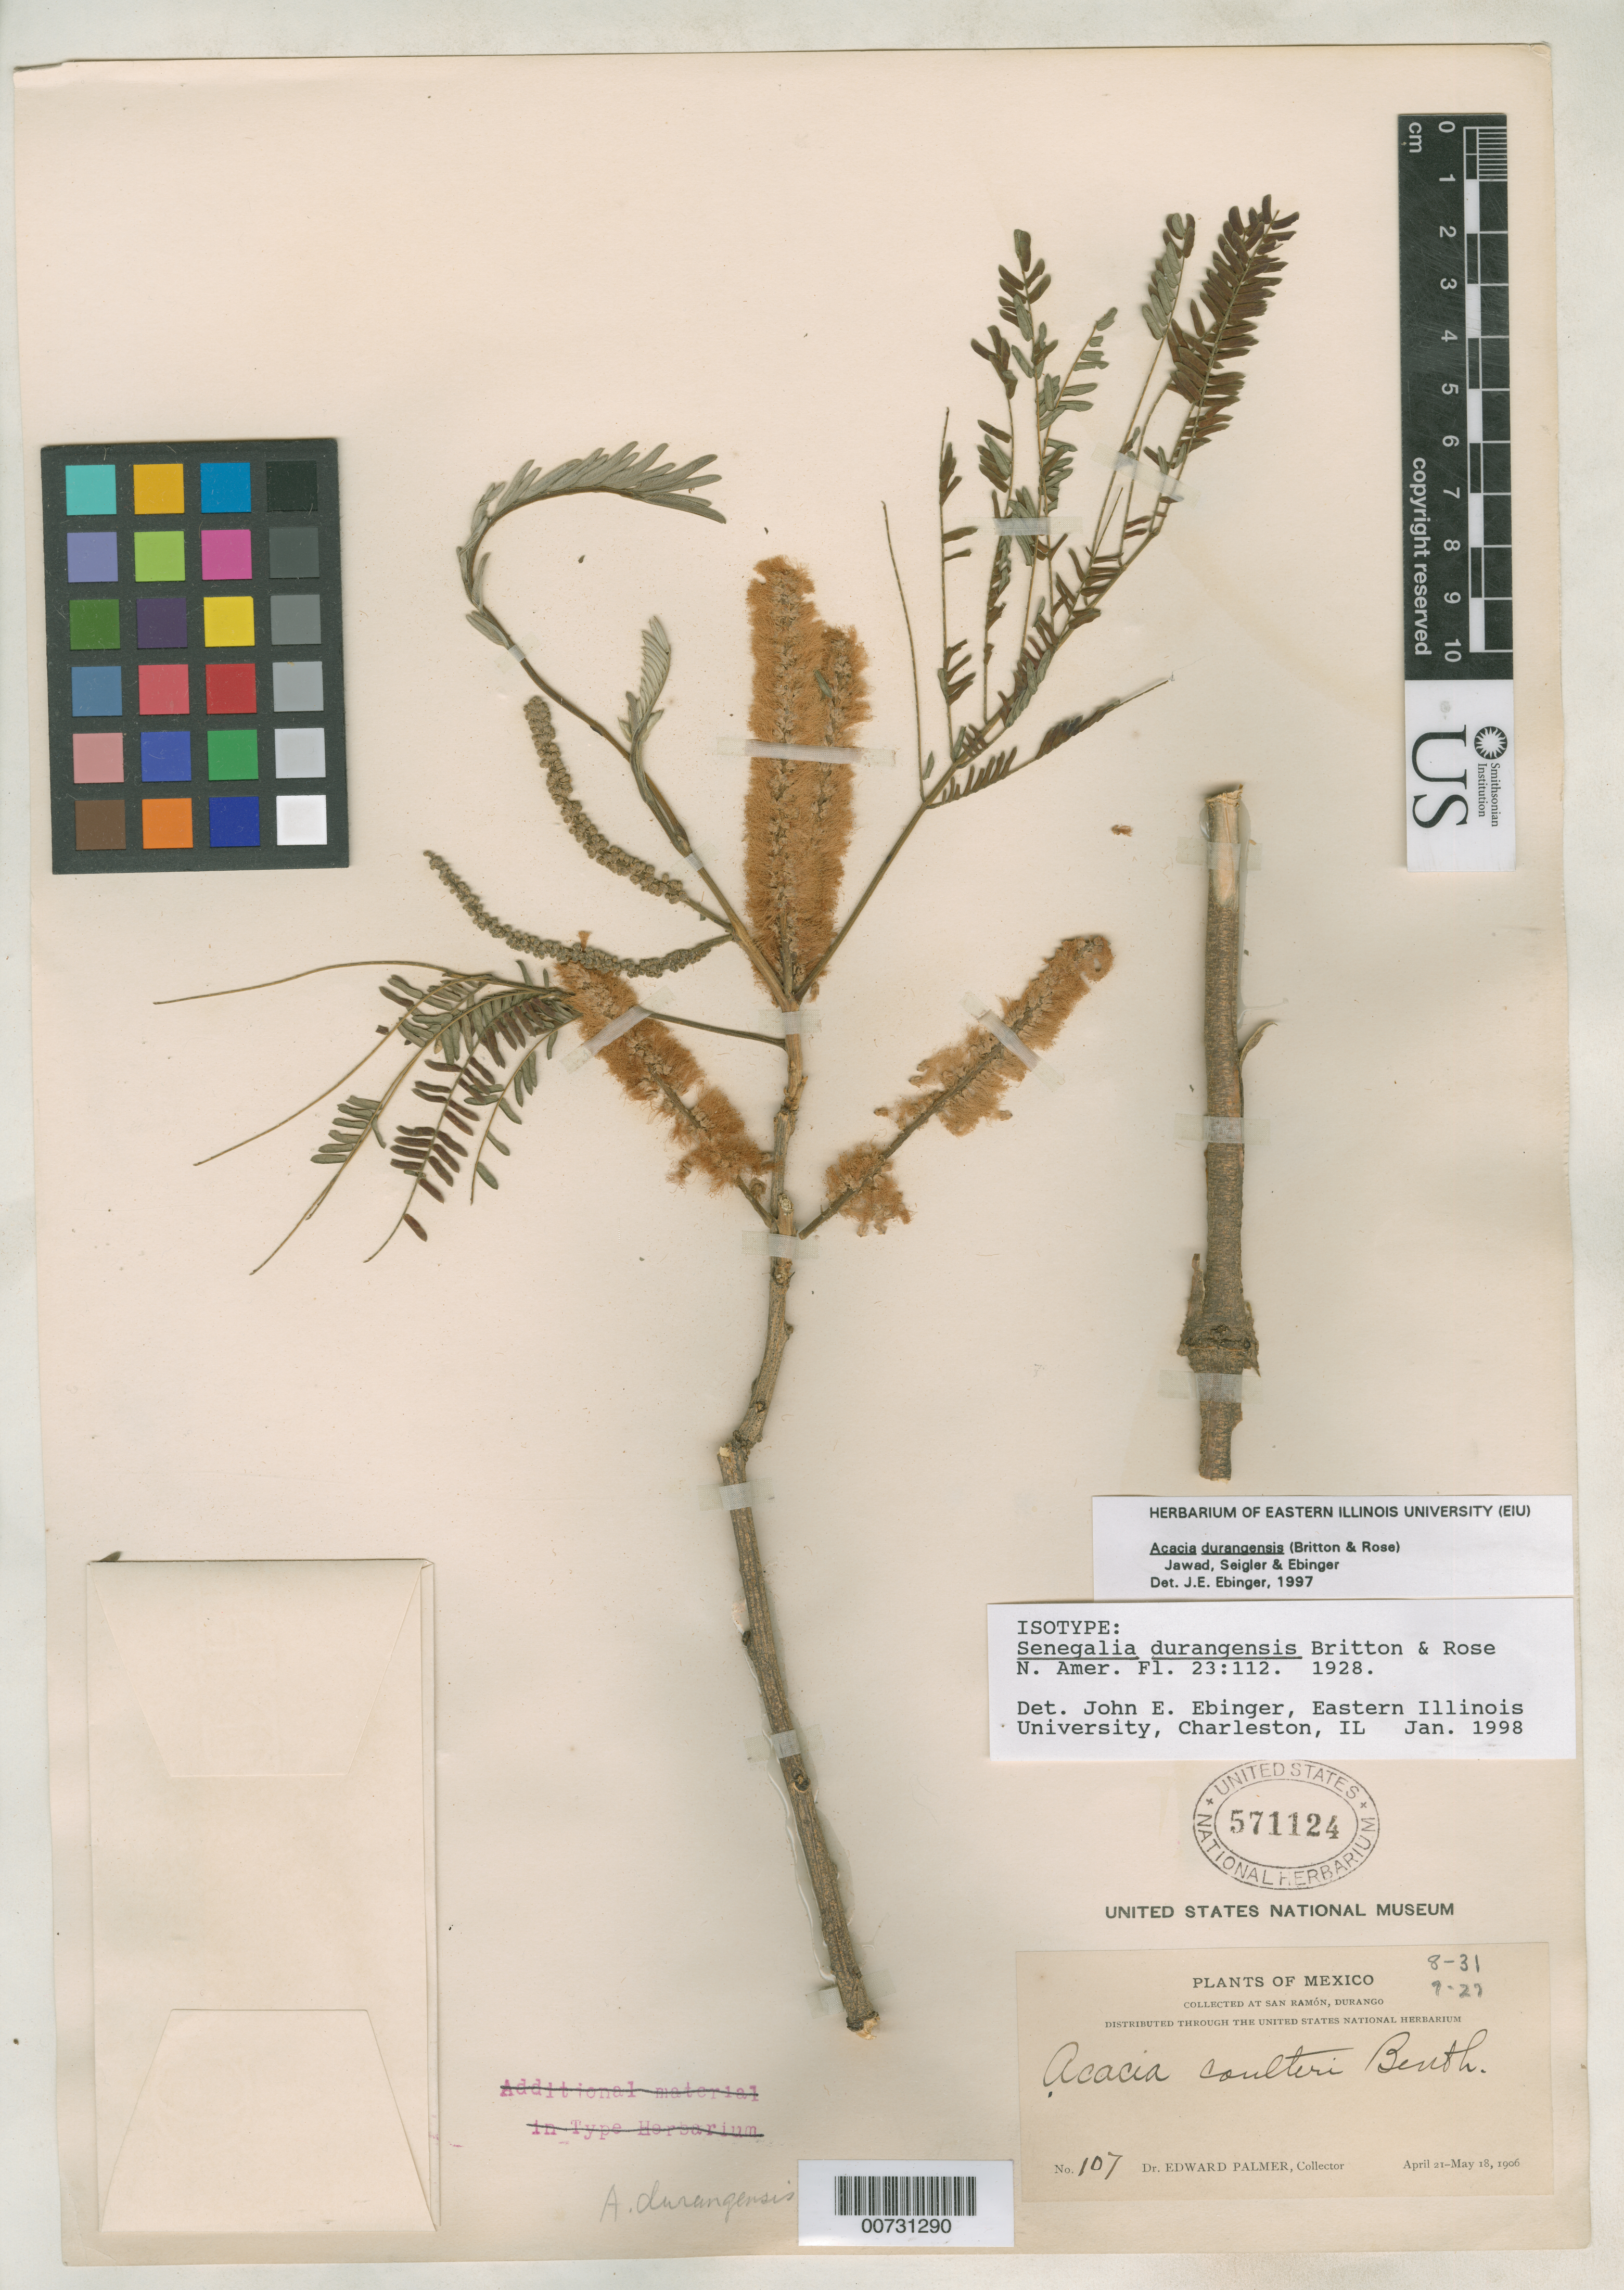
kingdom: Plantae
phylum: Tracheophyta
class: Magnoliopsida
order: Fabales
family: Fabaceae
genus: Senegalia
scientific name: Senegalia durangensis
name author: Britton & Rose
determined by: Ebinger, John E.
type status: Isotype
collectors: E. Palmer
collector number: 107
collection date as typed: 21 Apr 1906 to 18 May 1906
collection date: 1906-04-21/1906-05-18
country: Mexico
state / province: Durango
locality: Collected at San Ramón, Durango.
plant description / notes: Cited 2000 by Jawad et al., Ann. Missouri Bot. Gard. 87: 541.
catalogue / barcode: US 571124